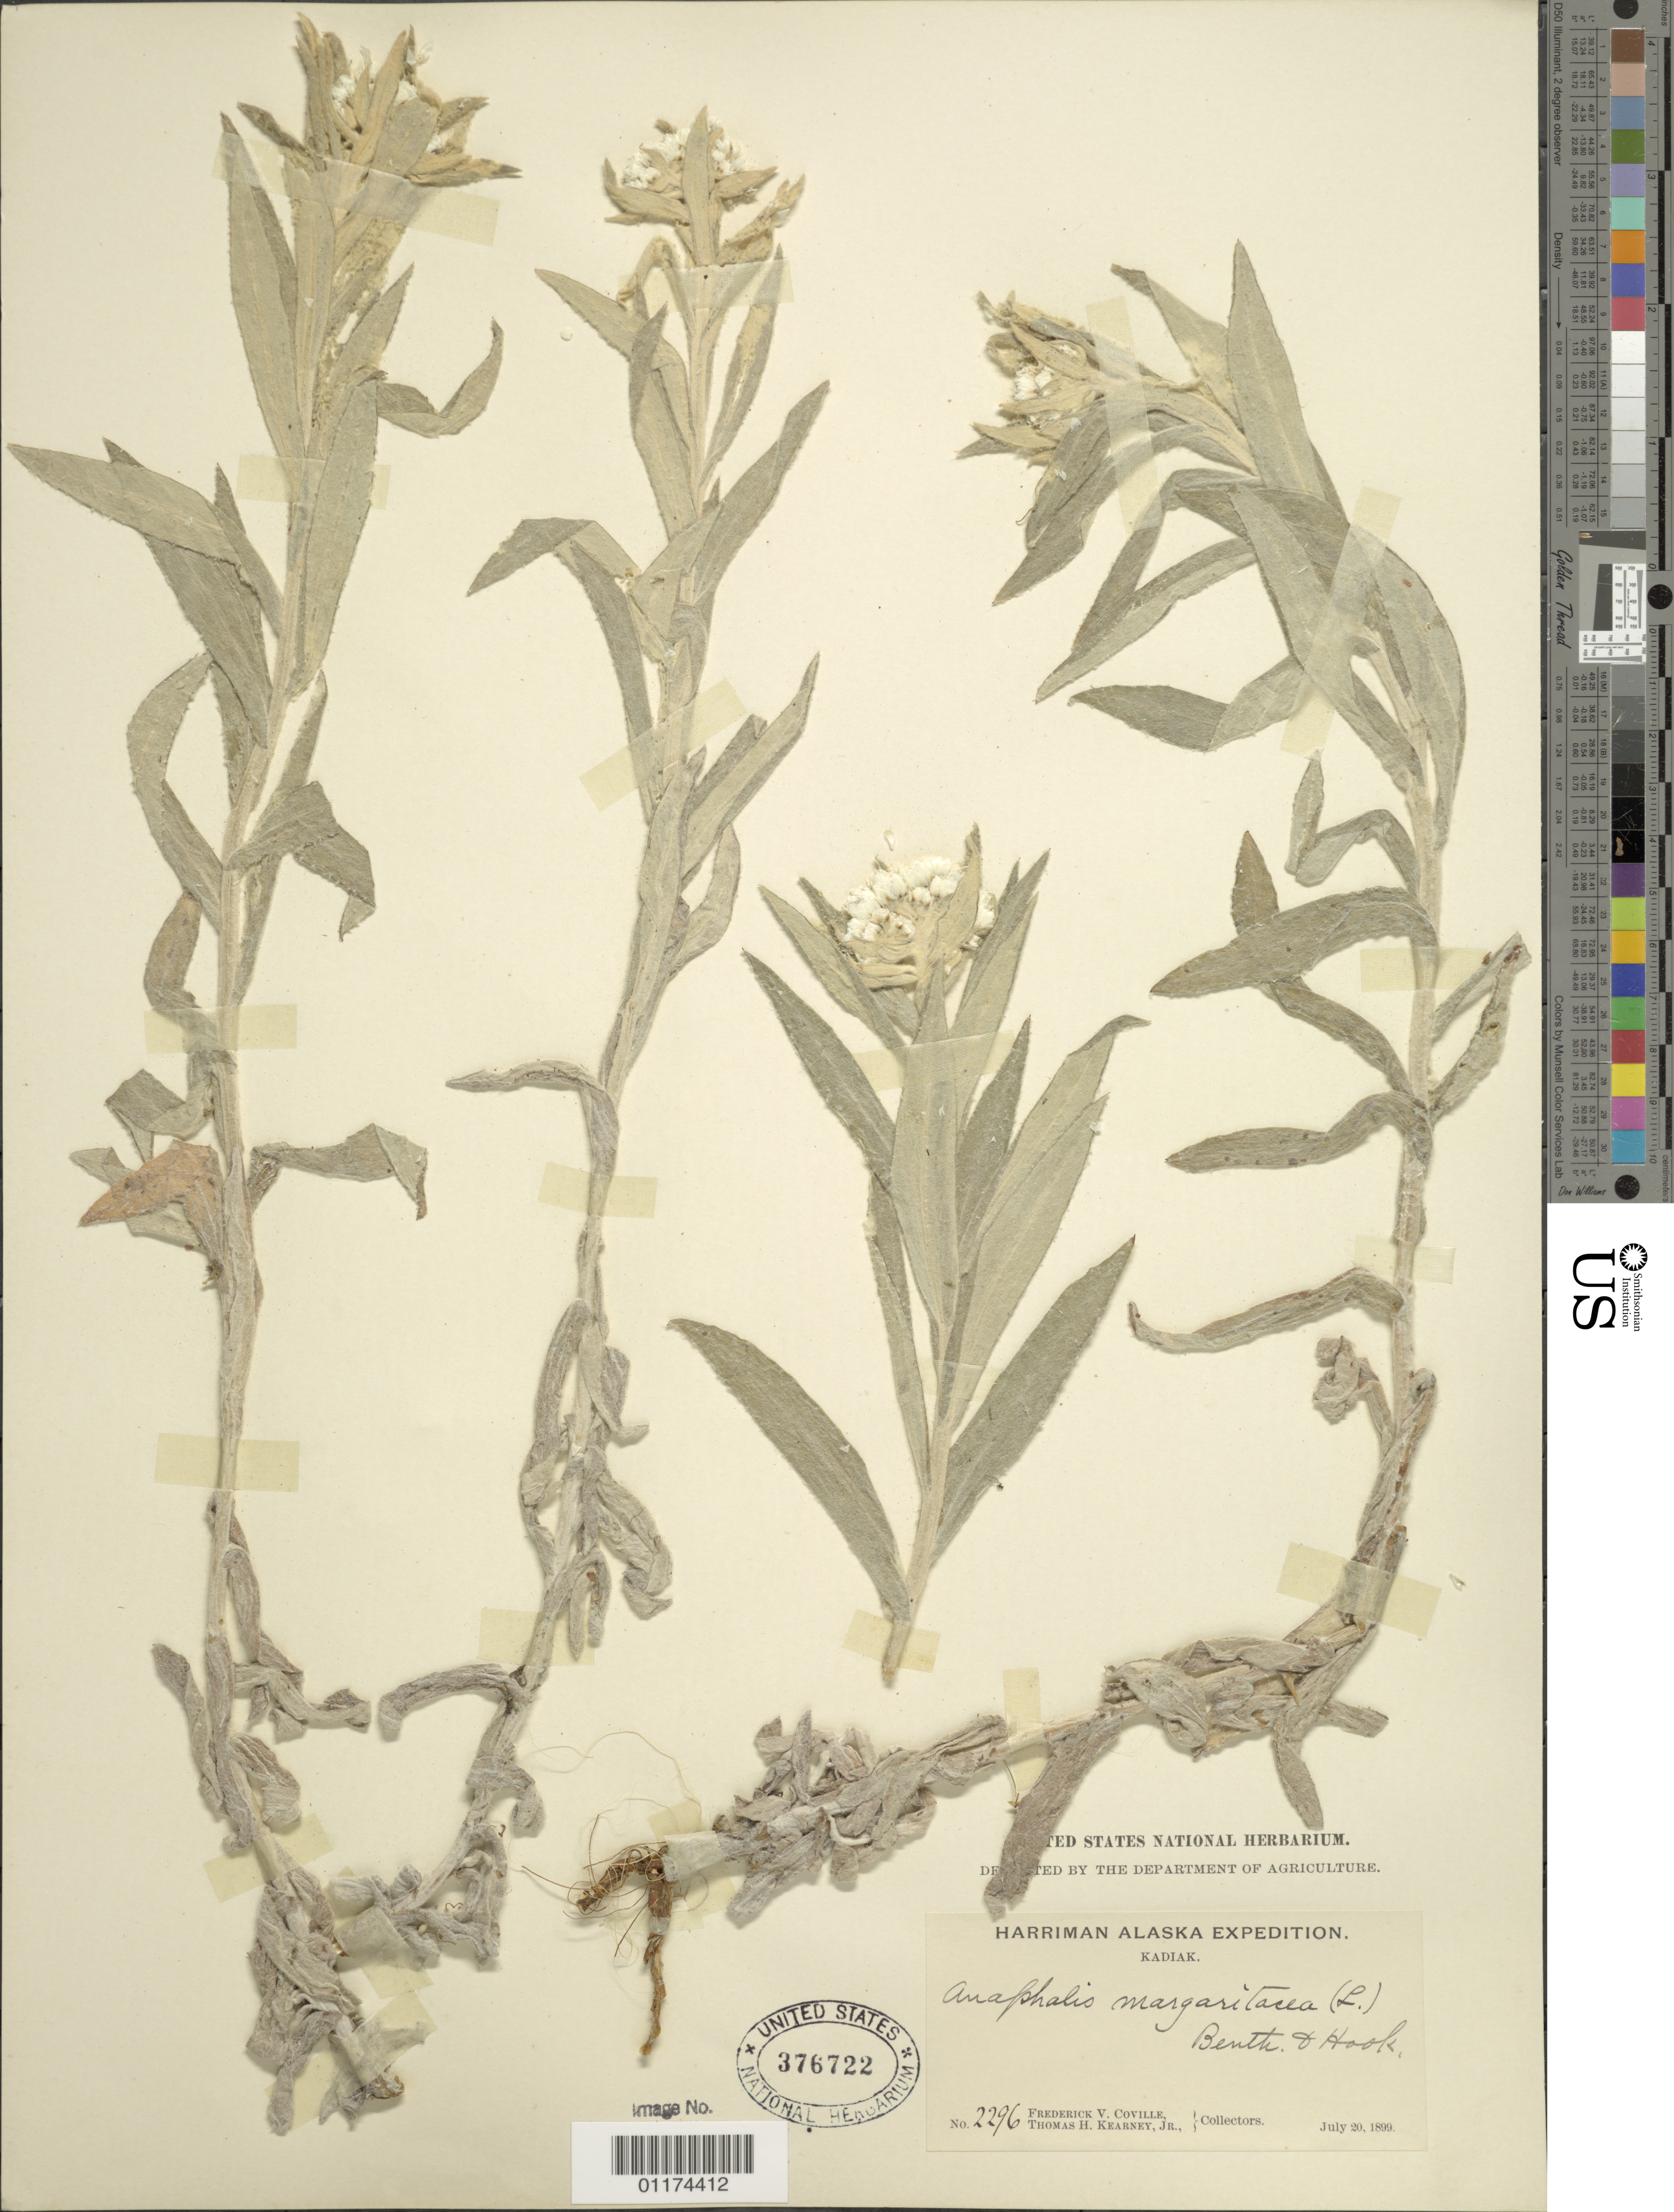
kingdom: Plantae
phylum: Tracheophyta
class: Magnoliopsida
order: Asterales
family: Asteraceae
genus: Anaphalis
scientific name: Anaphalis margaritacea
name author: (L.) Benth. & Hook. f.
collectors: F. V. Coville & T. H. Kearney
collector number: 2296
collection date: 1899-07-20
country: United States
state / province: Alaska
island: Kodiak Island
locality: Kodiak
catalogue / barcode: US 376722